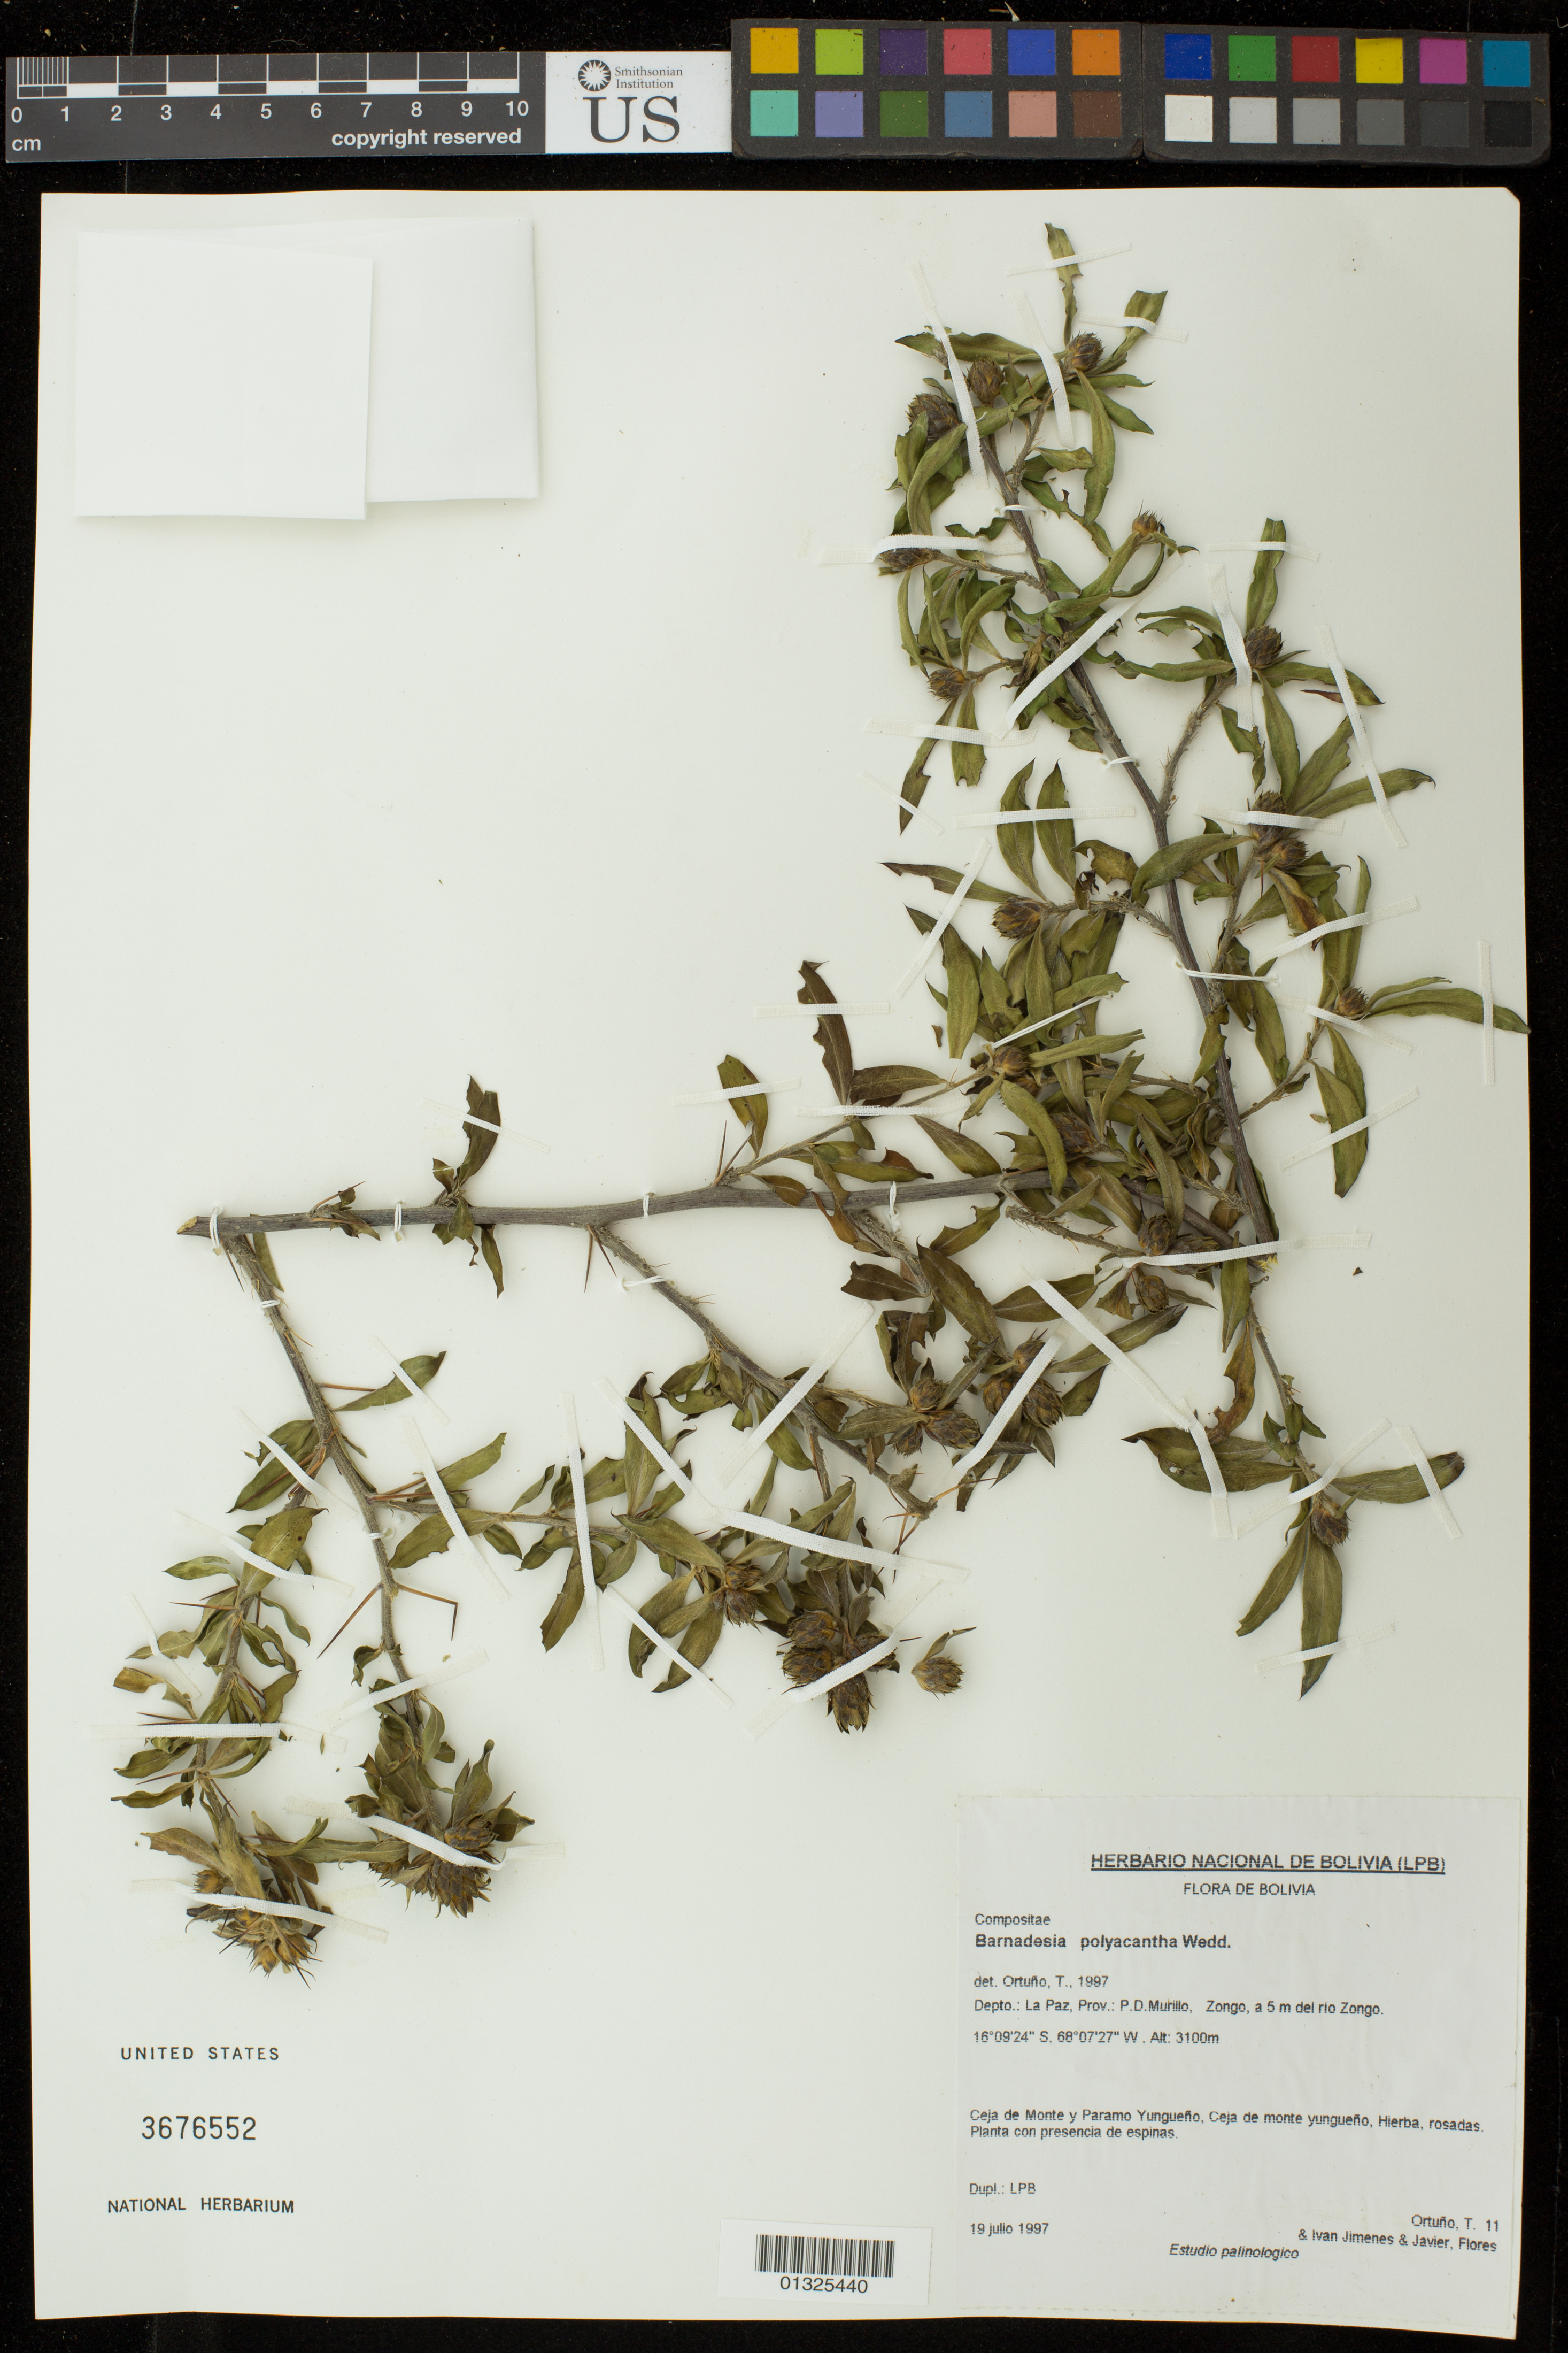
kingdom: Plantae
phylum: Tracheophyta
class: Magnoliopsida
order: Asterales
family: Asteraceae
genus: Barnadesia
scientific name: Barnadesia polyacantha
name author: Wedd.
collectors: T. Ortuno, I. Jimenes & F. Javier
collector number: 11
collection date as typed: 19 July 1997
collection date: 1997-07-19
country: Bolivia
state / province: La Paz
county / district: P.D. Murillo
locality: Zongo, a 5 m del rio Zongo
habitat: Ceja de Monte y Paramo Yongueno, Ceja de monte yundueno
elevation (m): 3100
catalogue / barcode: US 3676552